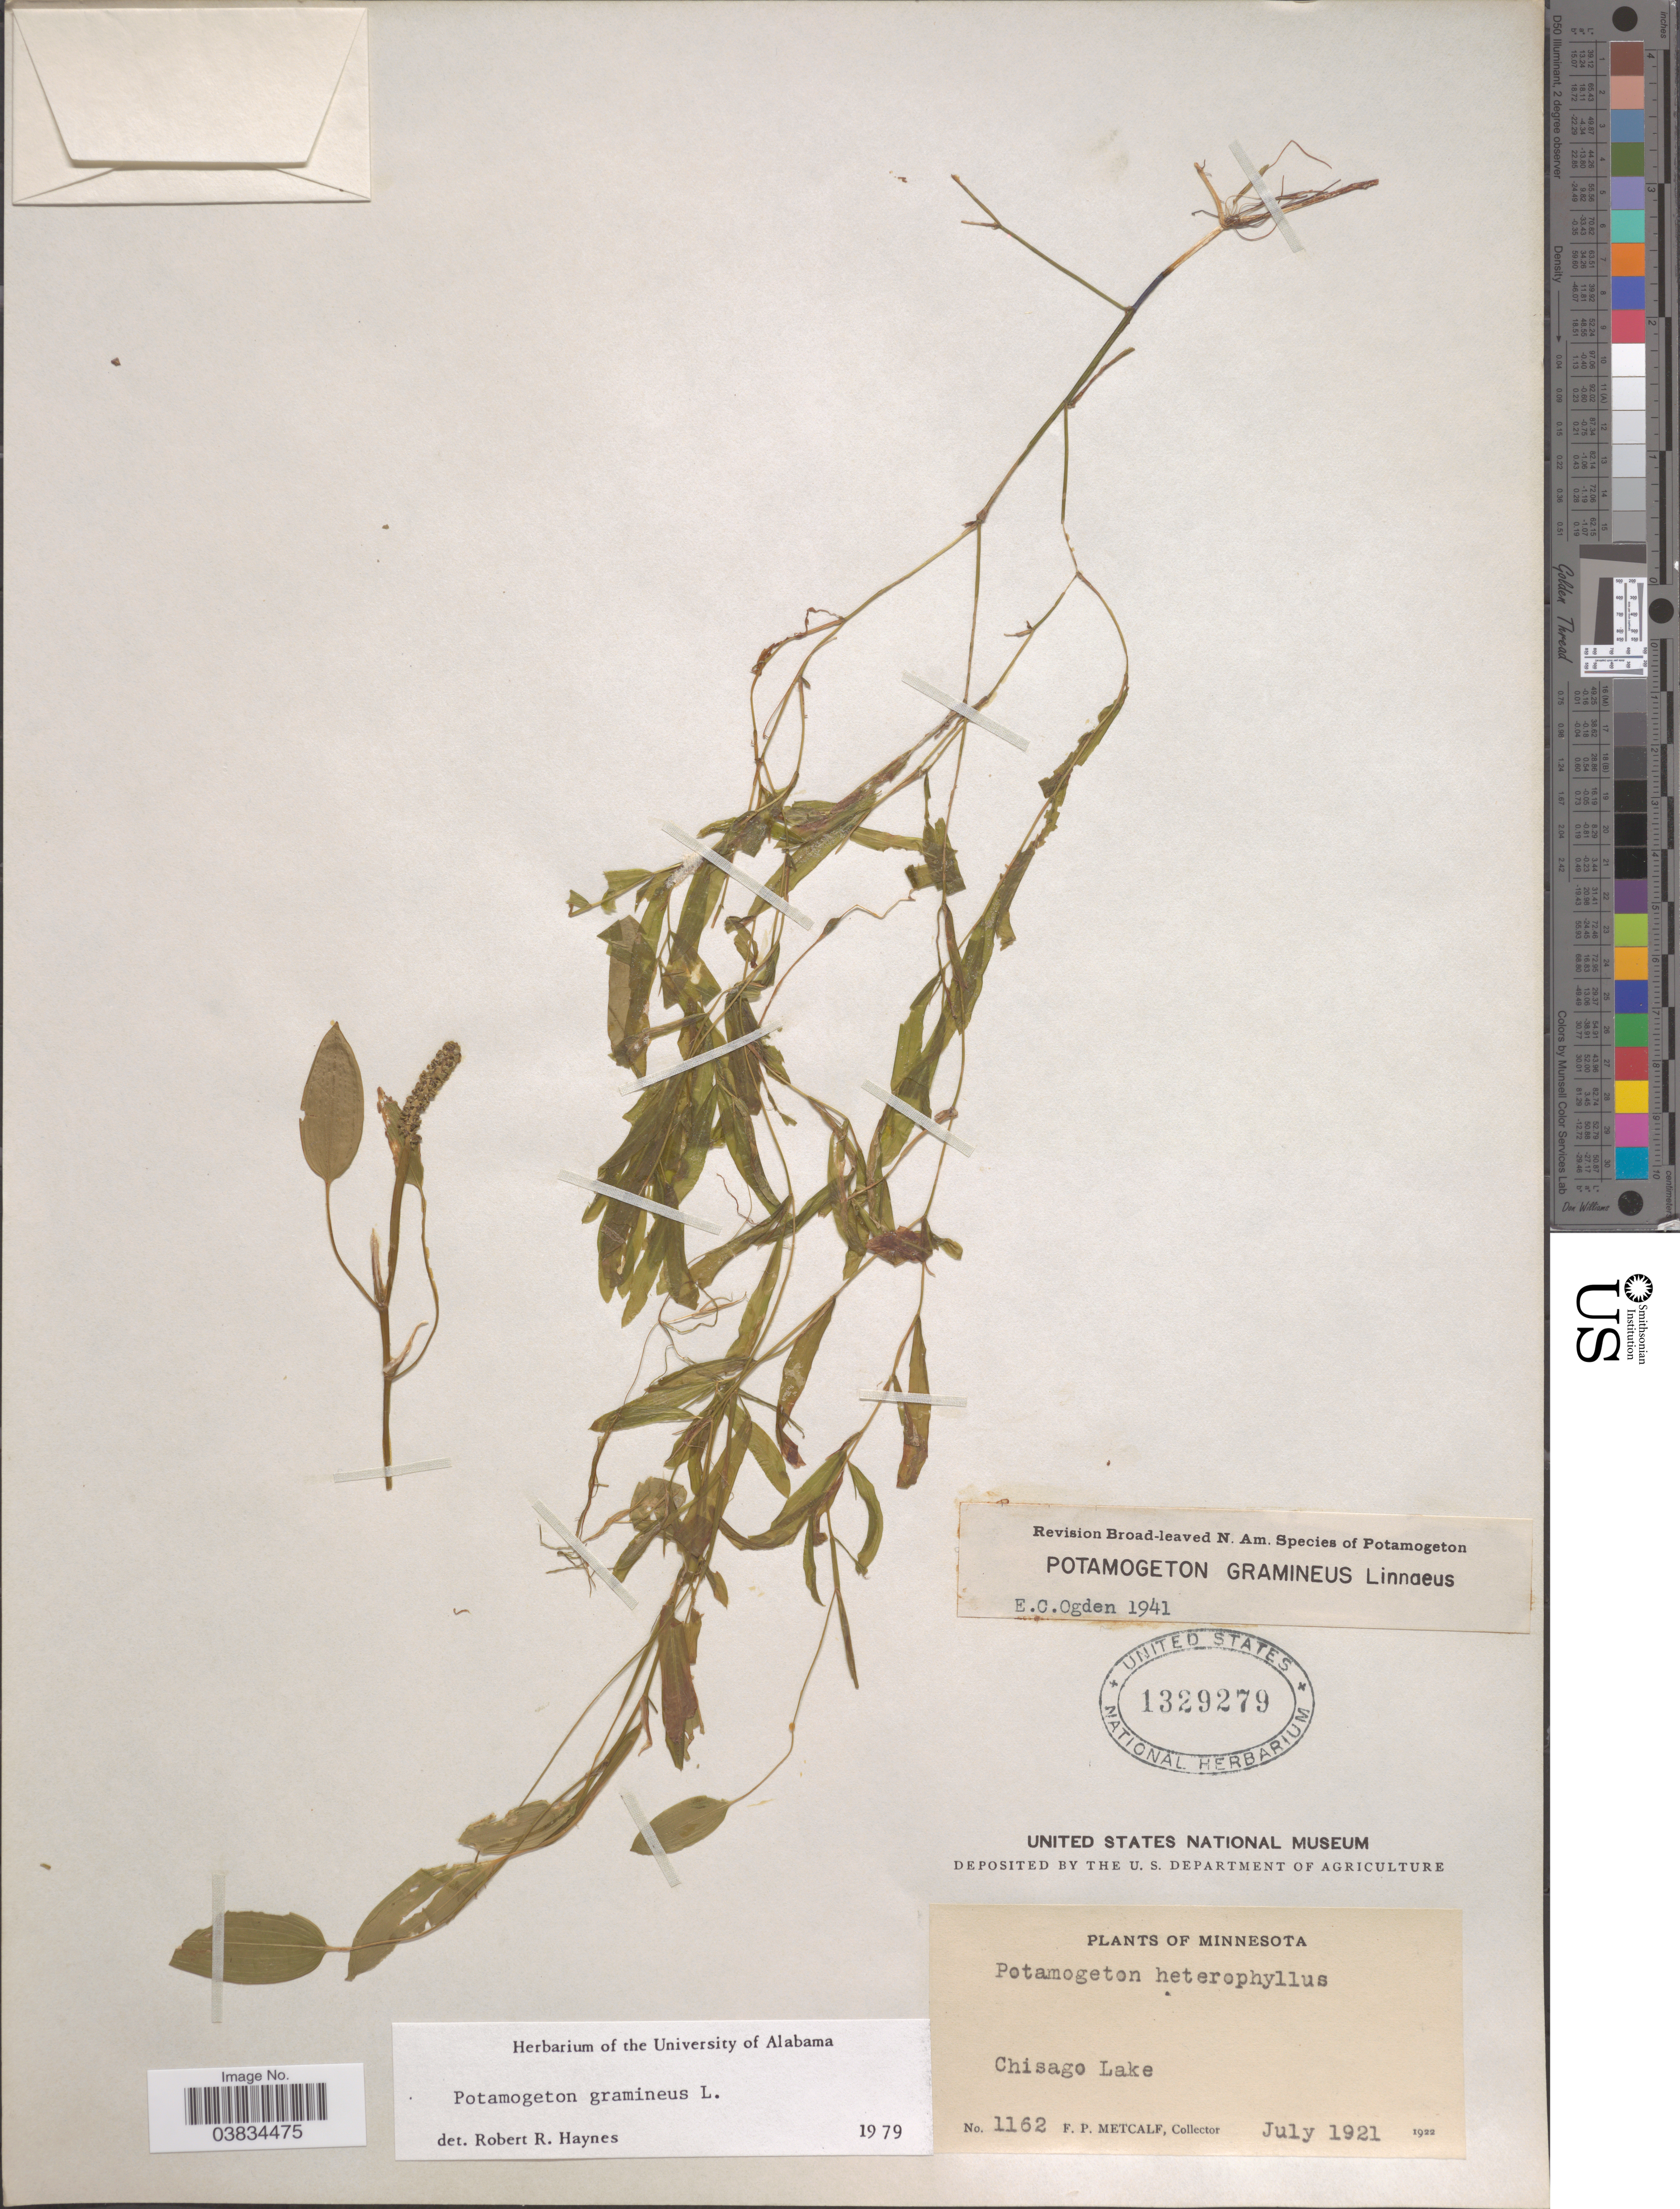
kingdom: Plantae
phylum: Tracheophyta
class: Liliopsida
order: Alismatales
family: Potamogetonaceae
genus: Potamogeton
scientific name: Potamogeton gramineus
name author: L.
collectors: F. Metcalf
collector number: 1162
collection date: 1921-07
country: United States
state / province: Minnesota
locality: Chisago Lake.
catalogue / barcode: US 1329279